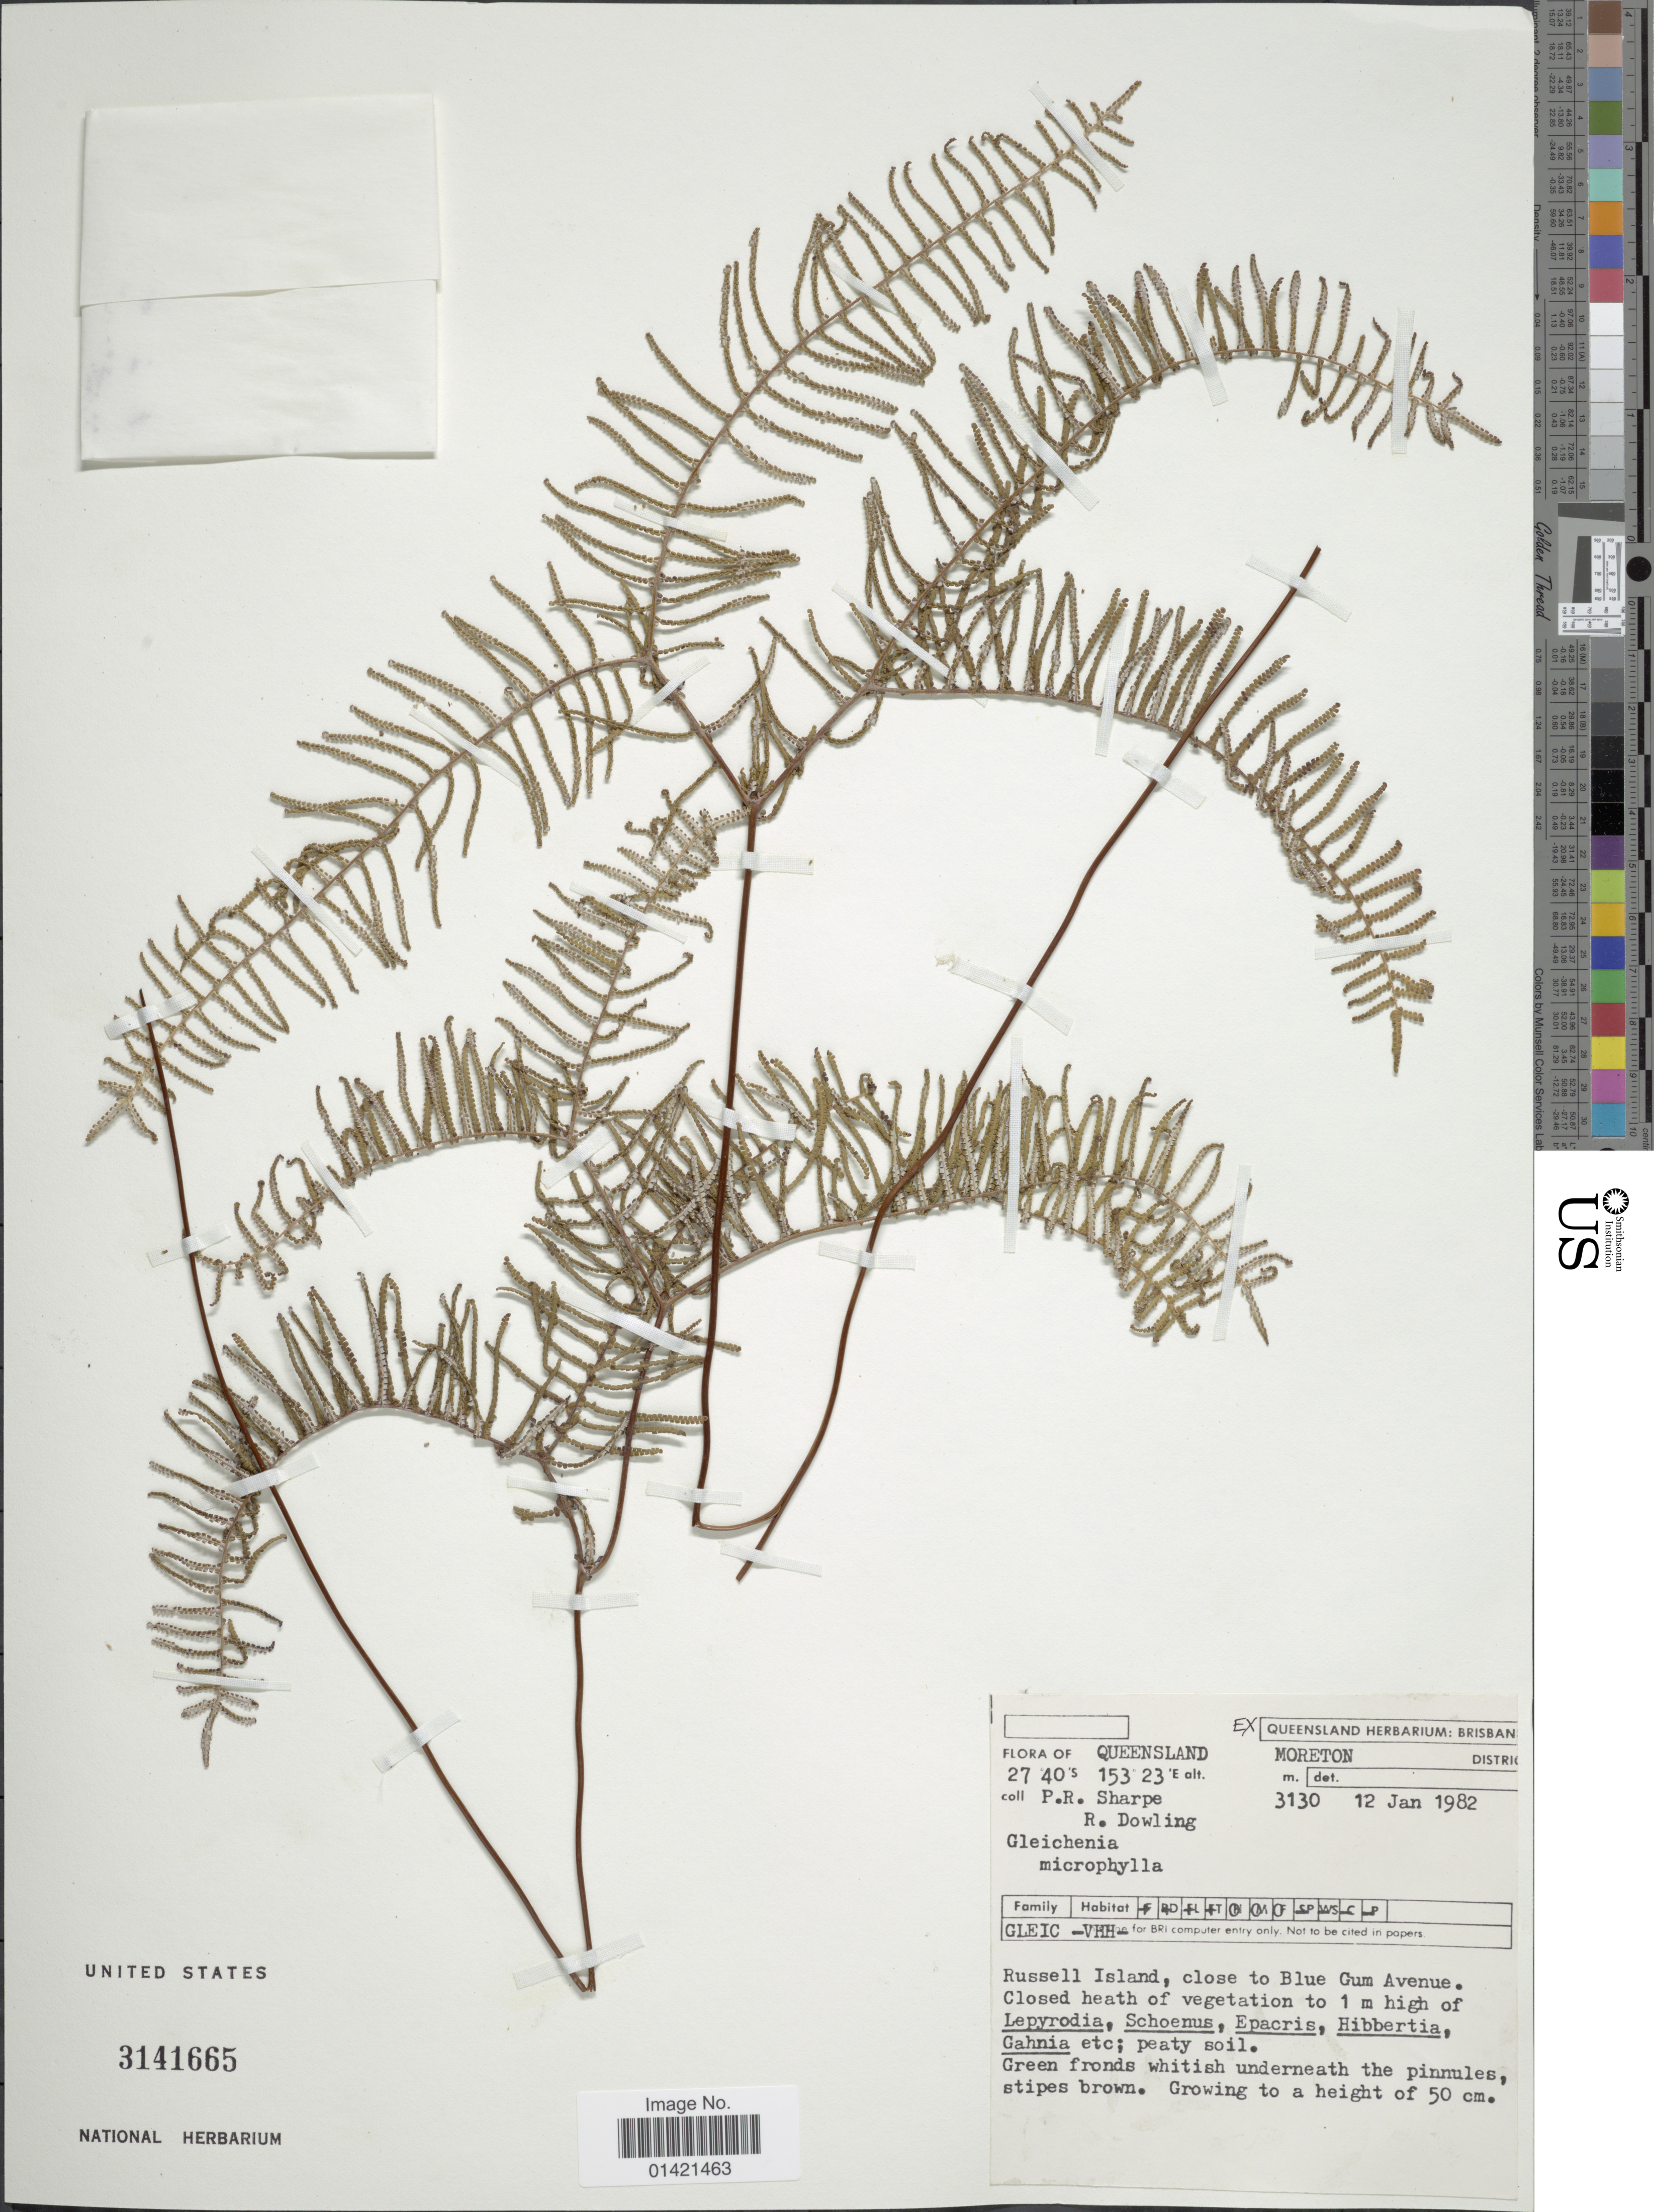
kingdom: Plantae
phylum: Tracheophyta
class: Polypodiopsida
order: Gleicheniales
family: Gleicheniaceae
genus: Gleichenia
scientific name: Gleichenia microphylla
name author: R. Br.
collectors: P. Sharpe & R. Dowling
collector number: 3130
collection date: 1982-01-12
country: Australia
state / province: Queensland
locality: Moreton District. Russell Island, close to Blue Gum Avenue.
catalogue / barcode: US 3141665